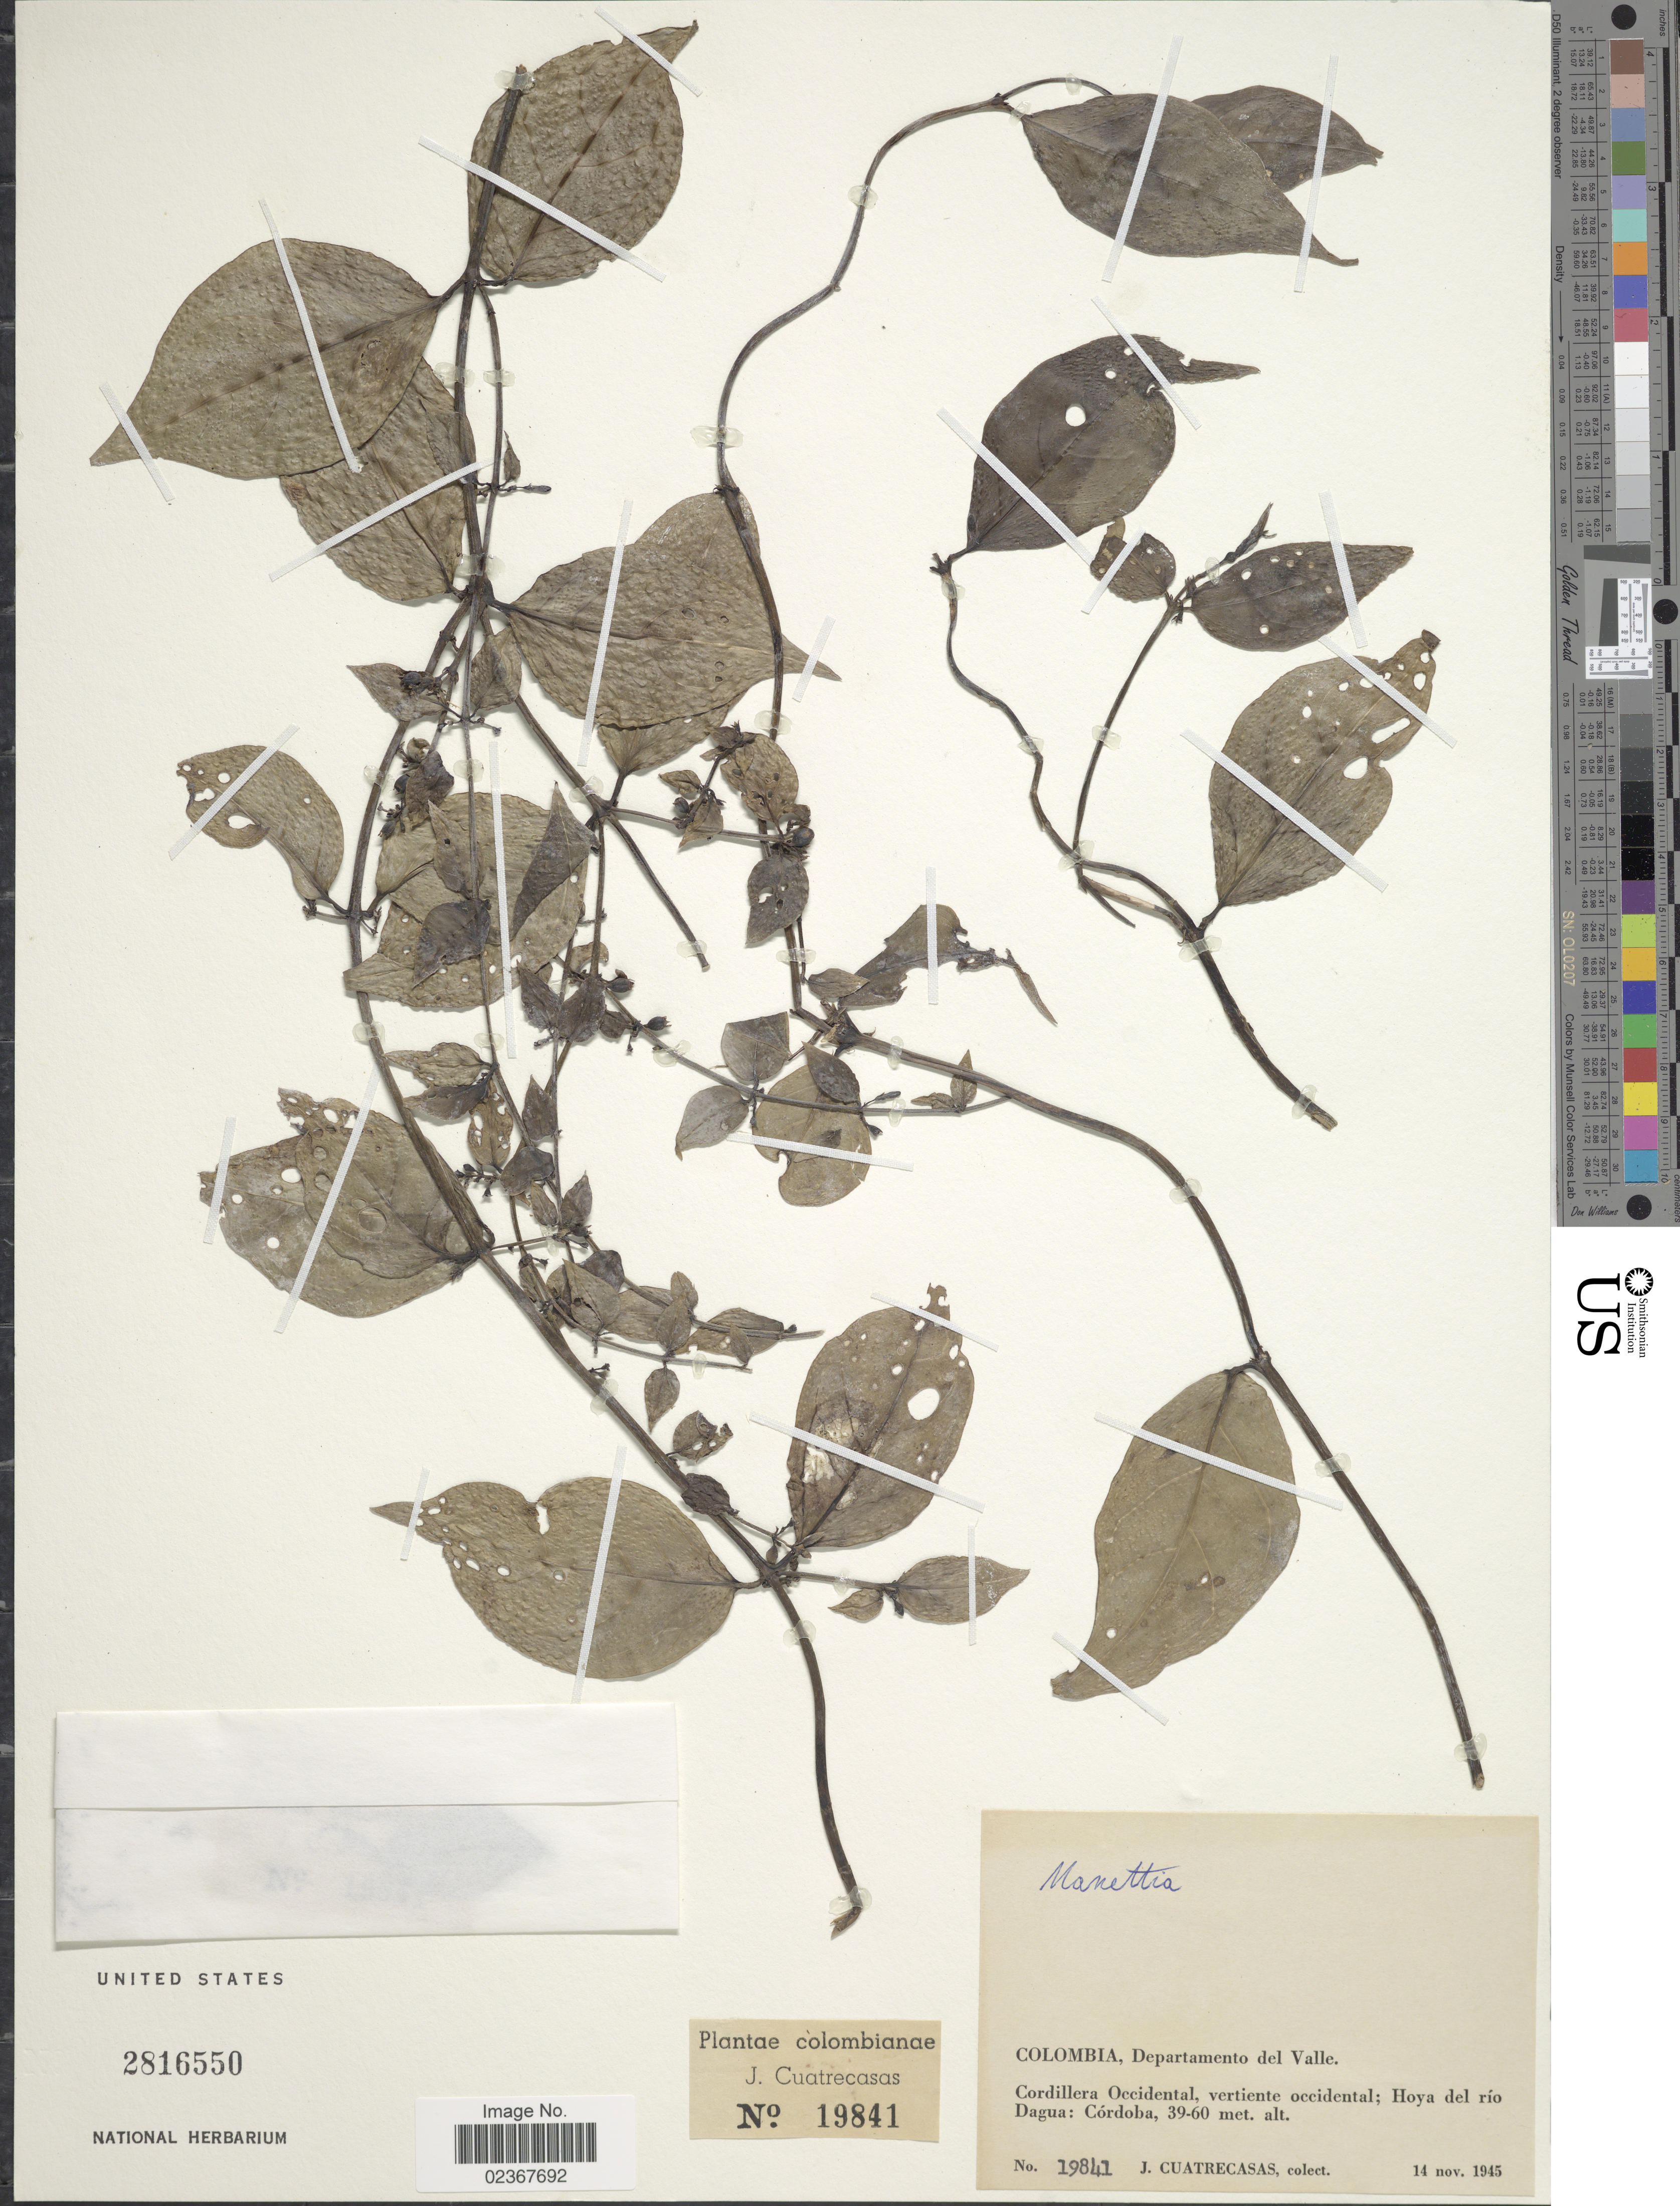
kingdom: Plantae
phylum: Tracheophyta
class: Magnoliopsida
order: Gentianales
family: Rubiaceae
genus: Manettia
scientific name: Manettia sp.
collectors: J. Cuatrecasas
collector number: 19841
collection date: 1945-11-14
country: Colombia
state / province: Valle del Cauca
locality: Departamento del Valle, Cordillera Occidental, vertiente occidental; Hoya del río Dagua: Córdoba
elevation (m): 39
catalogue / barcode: US 2816550